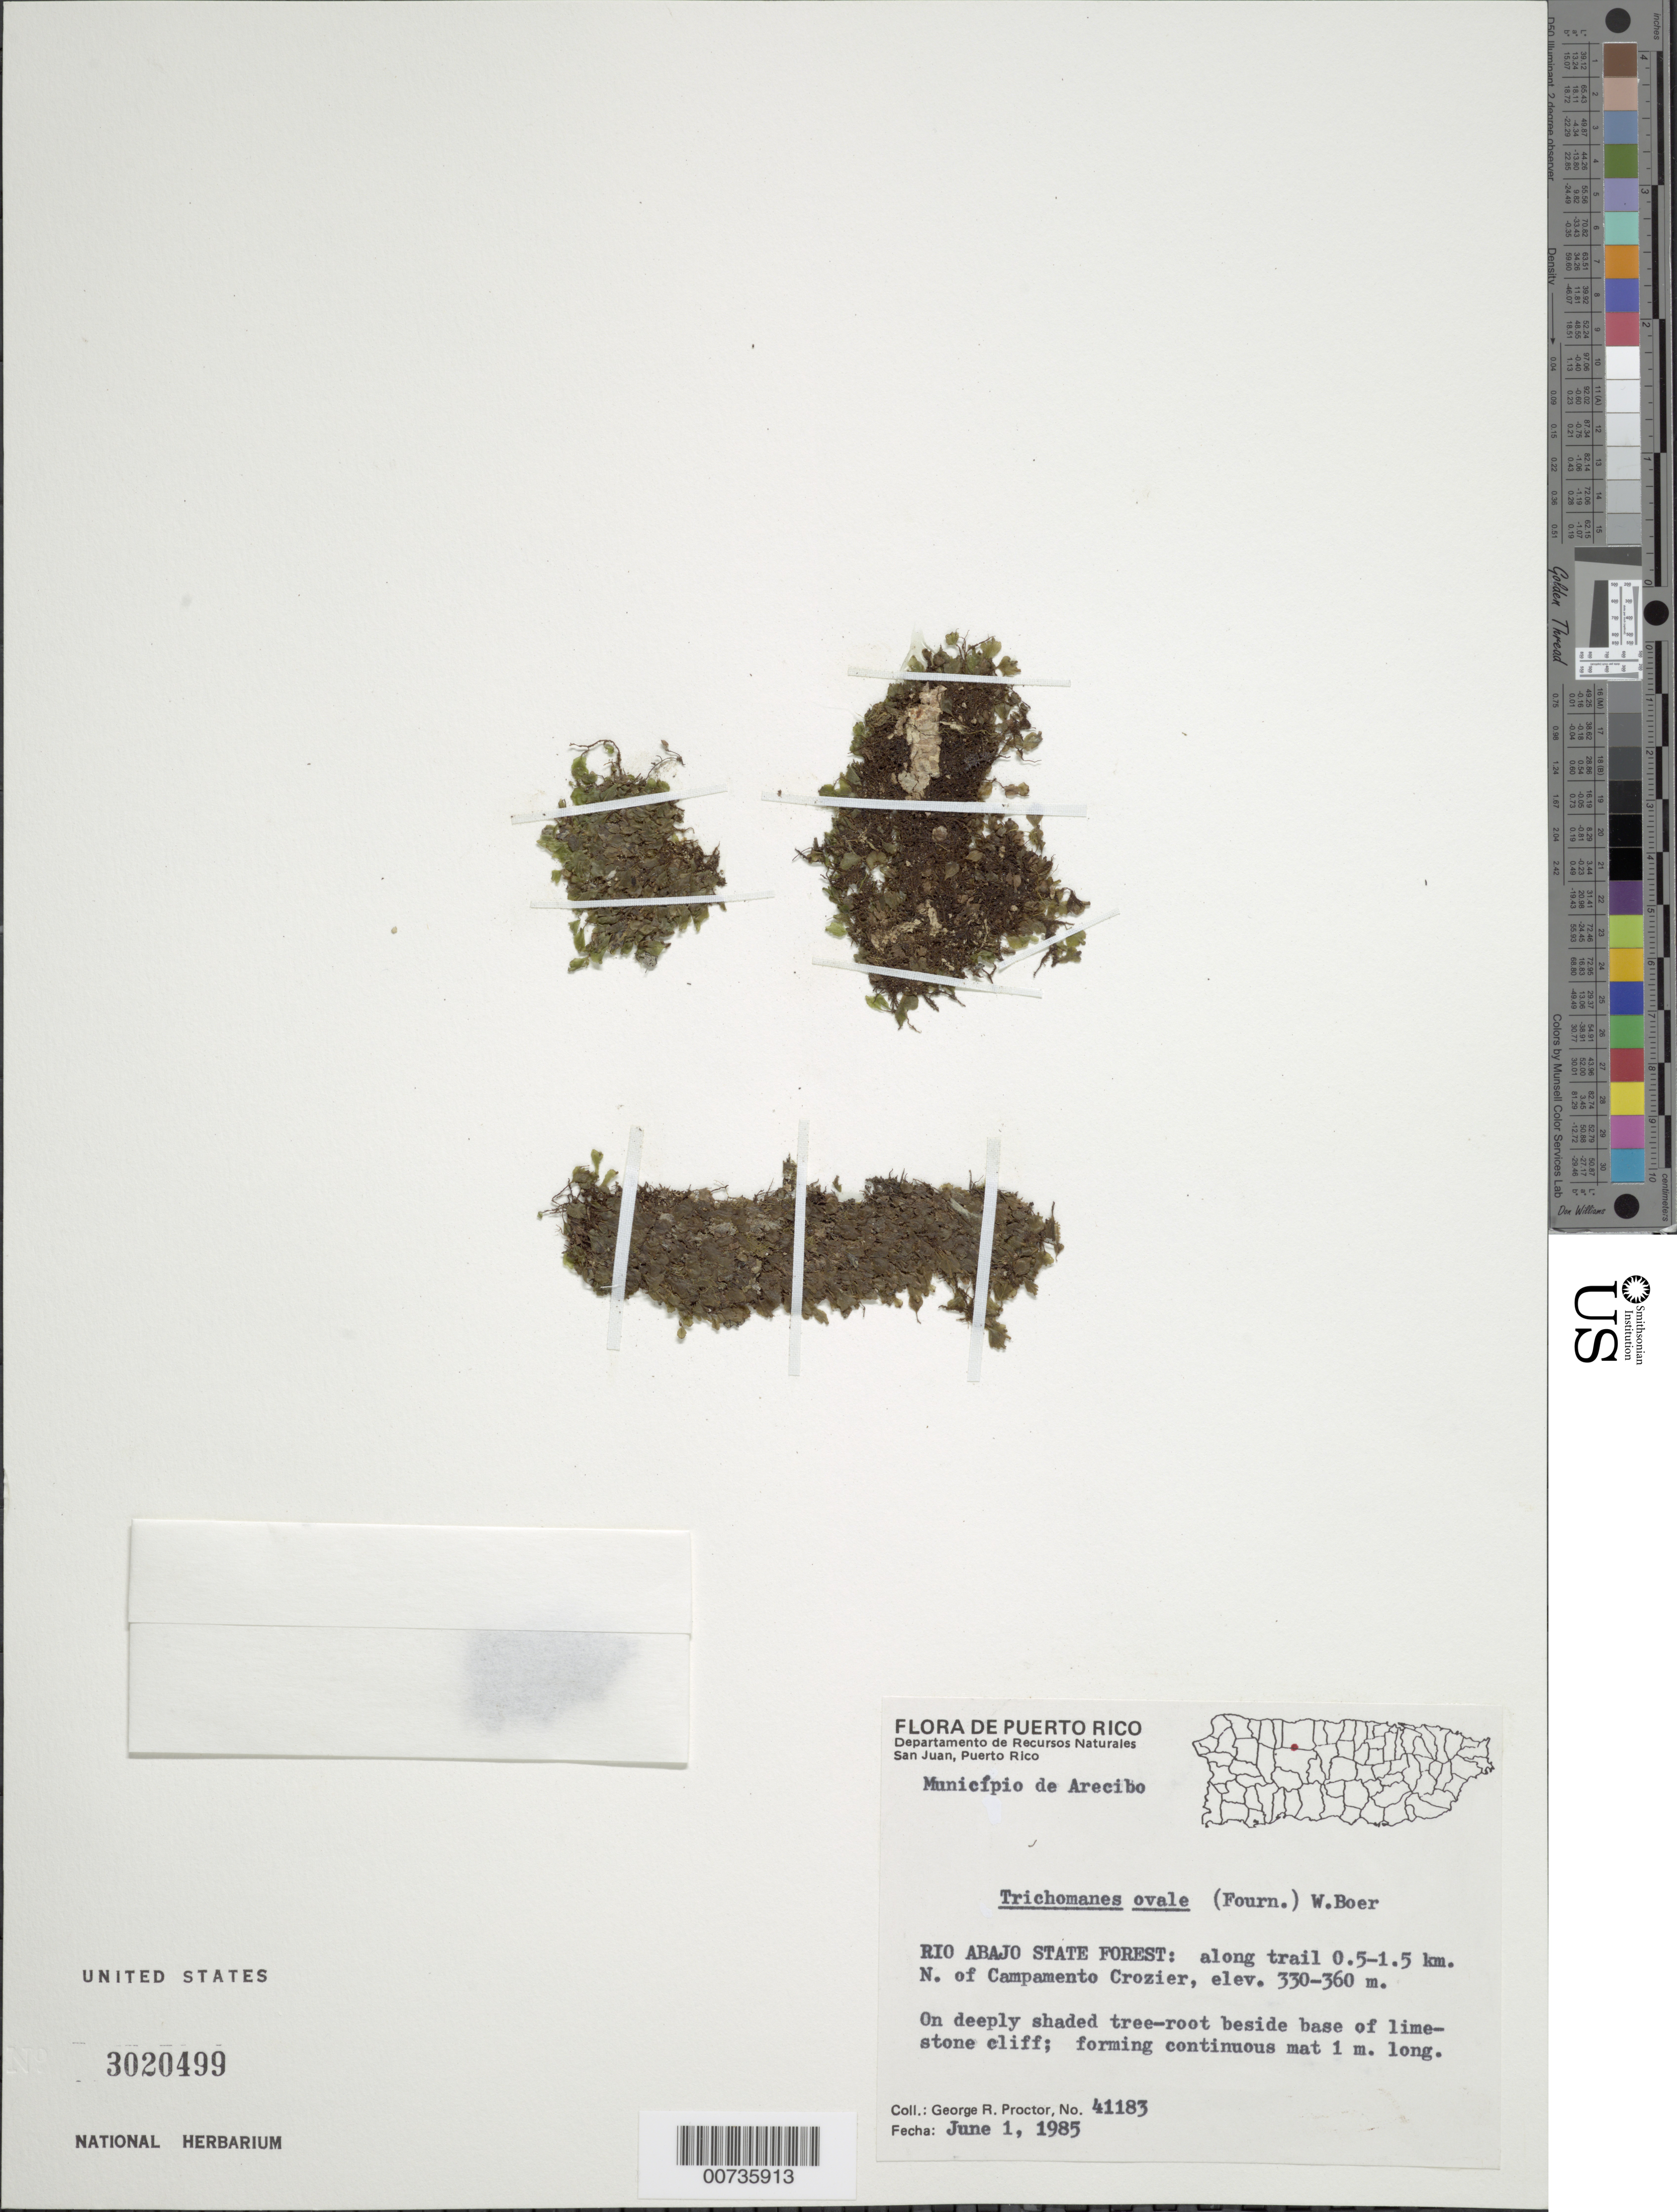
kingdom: Plantae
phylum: Tracheophyta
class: Polypodiopsida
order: Hymenophyllales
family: Hymenophyllaceae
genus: Didymoglossum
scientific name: Didymoglossum ovale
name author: E. Fourn.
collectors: G. R. Proctor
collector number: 41183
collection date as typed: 01 Jun 1985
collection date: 1985-06-01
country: Puerto Rico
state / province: Arecibo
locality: Río Abajo State Forest: along trail 0.5-1.5 km N of Campamento Crozier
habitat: On deeply shaded tree-root beside base of limestone cliff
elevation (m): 330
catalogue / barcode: US 3020499